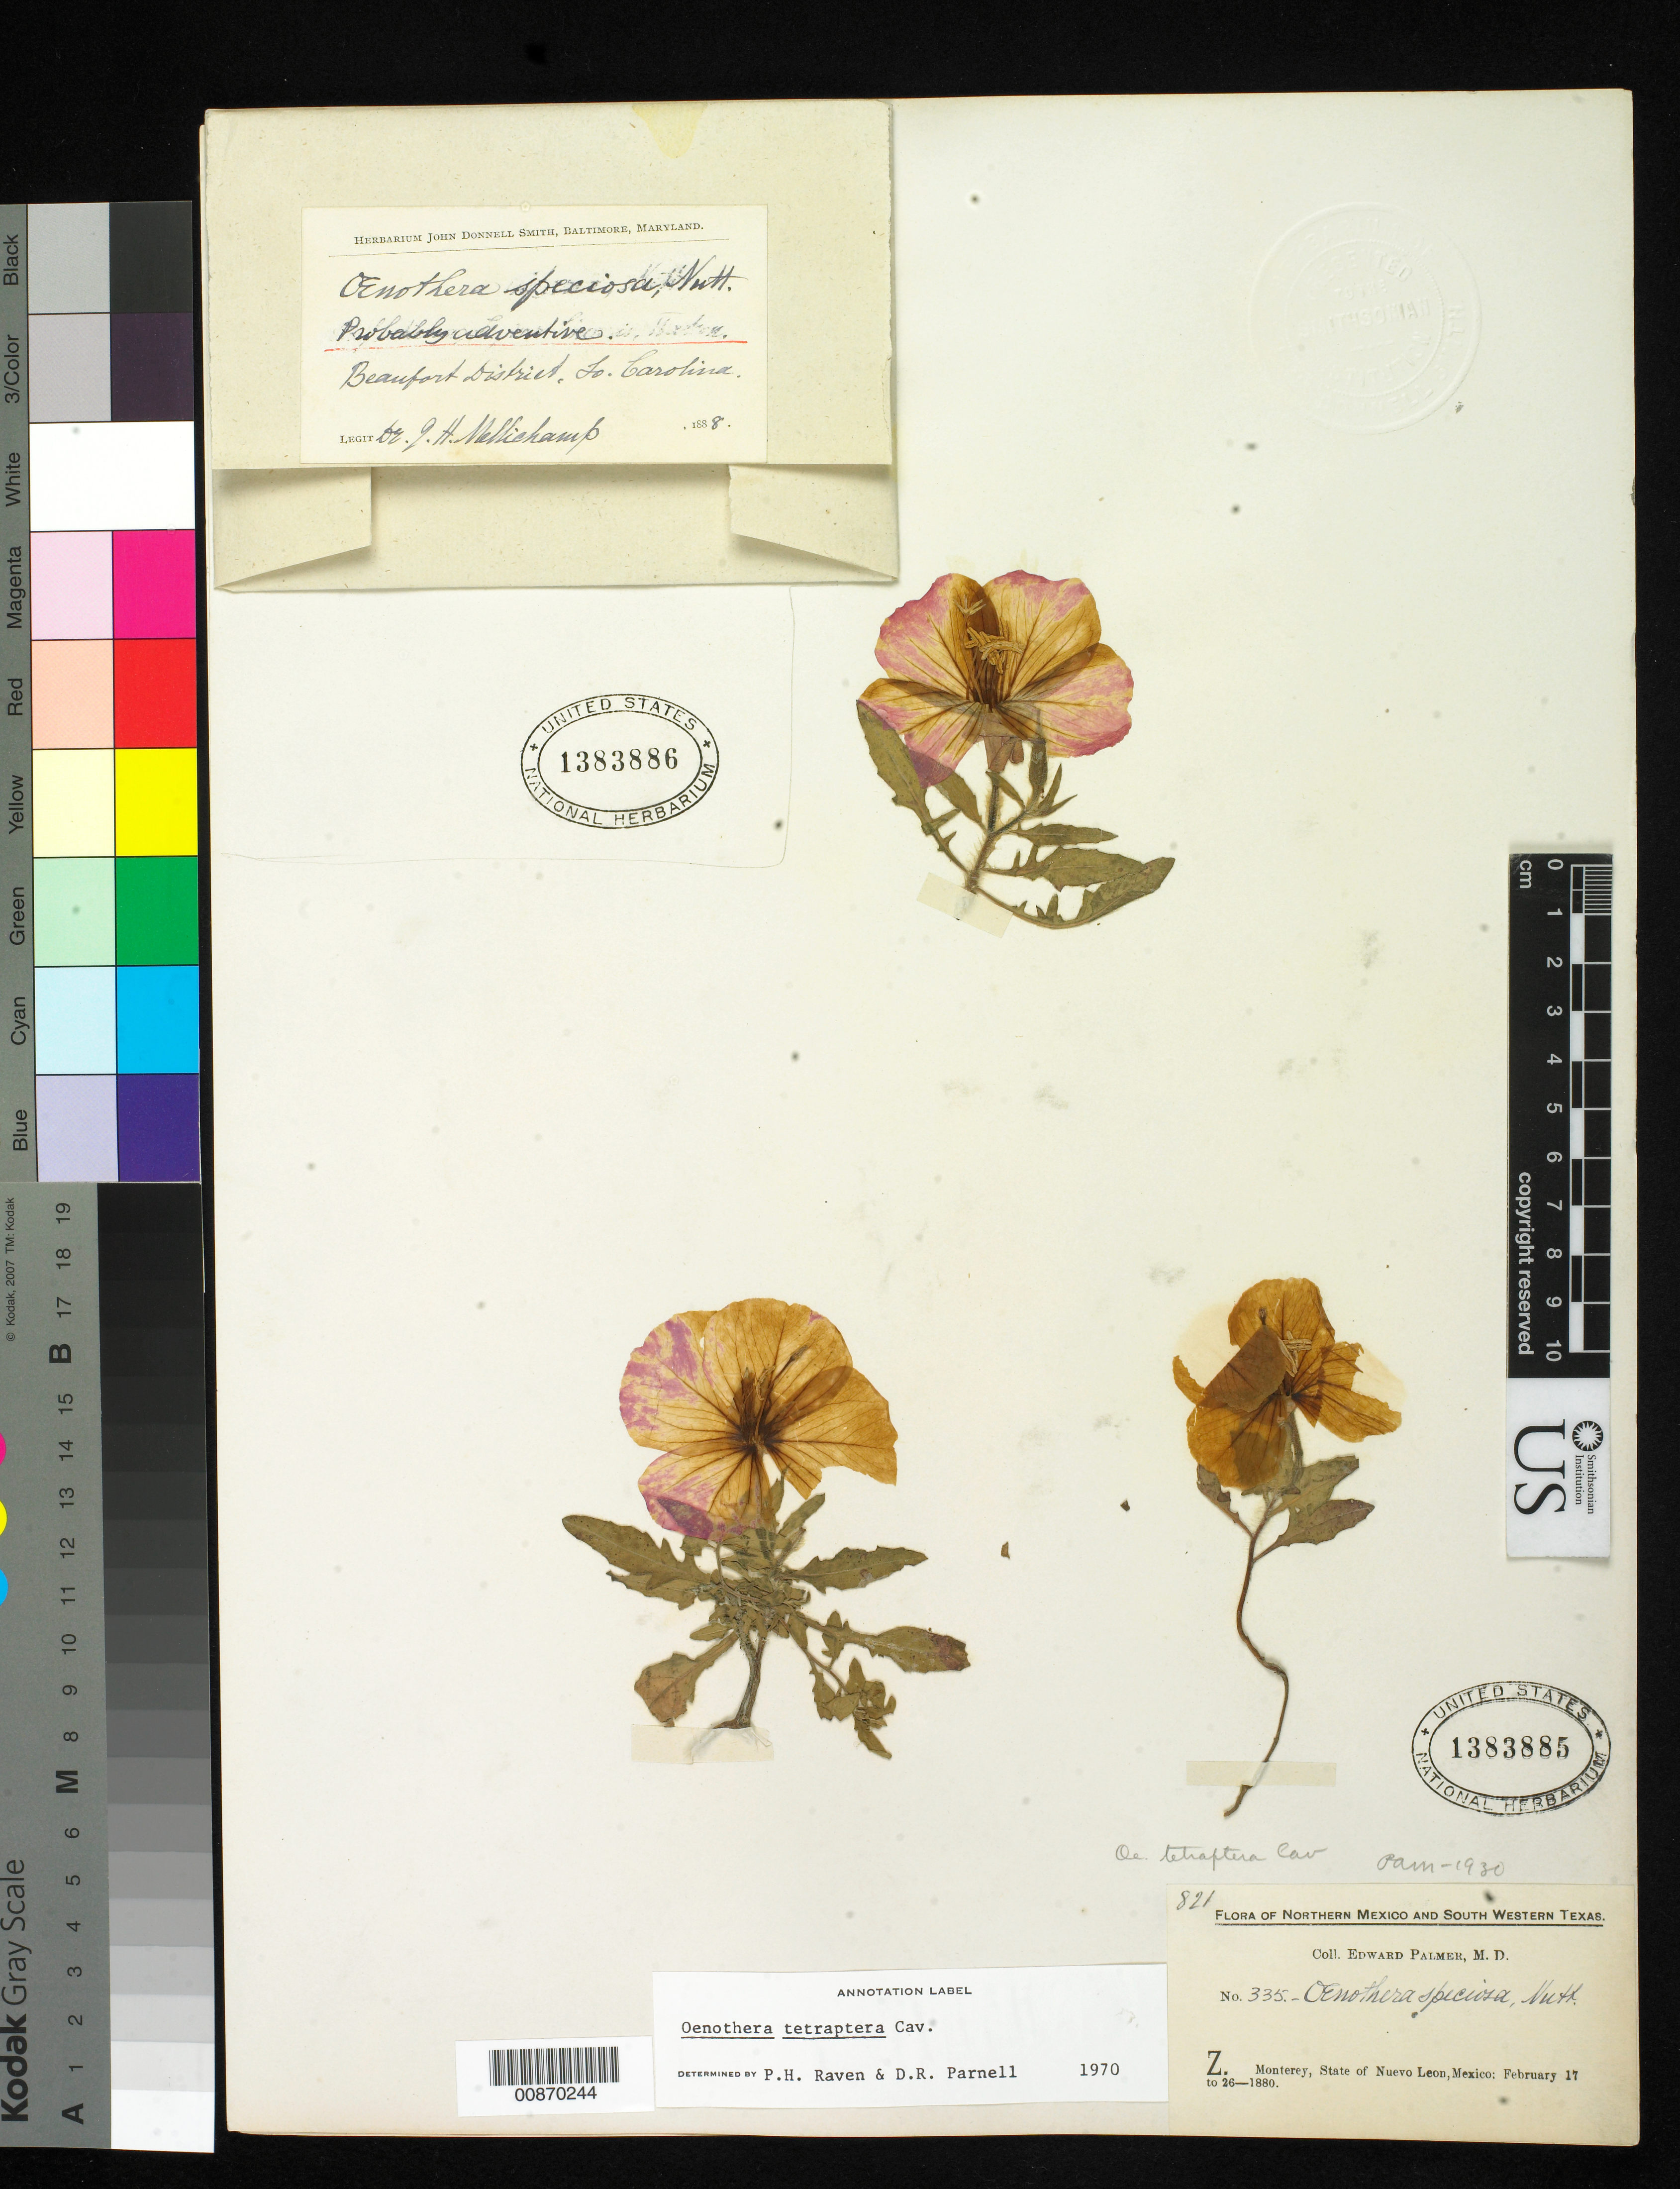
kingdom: Plantae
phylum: Tracheophyta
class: Magnoliopsida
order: Myrtales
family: Onagraceae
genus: Oenothera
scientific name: Oenothera tetraptera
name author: Cav.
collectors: J. H. Mellichamp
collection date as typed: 1888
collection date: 1888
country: United States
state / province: South Carolina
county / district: Beaufort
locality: Beaufort County, South Carolina.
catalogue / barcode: US 1383886